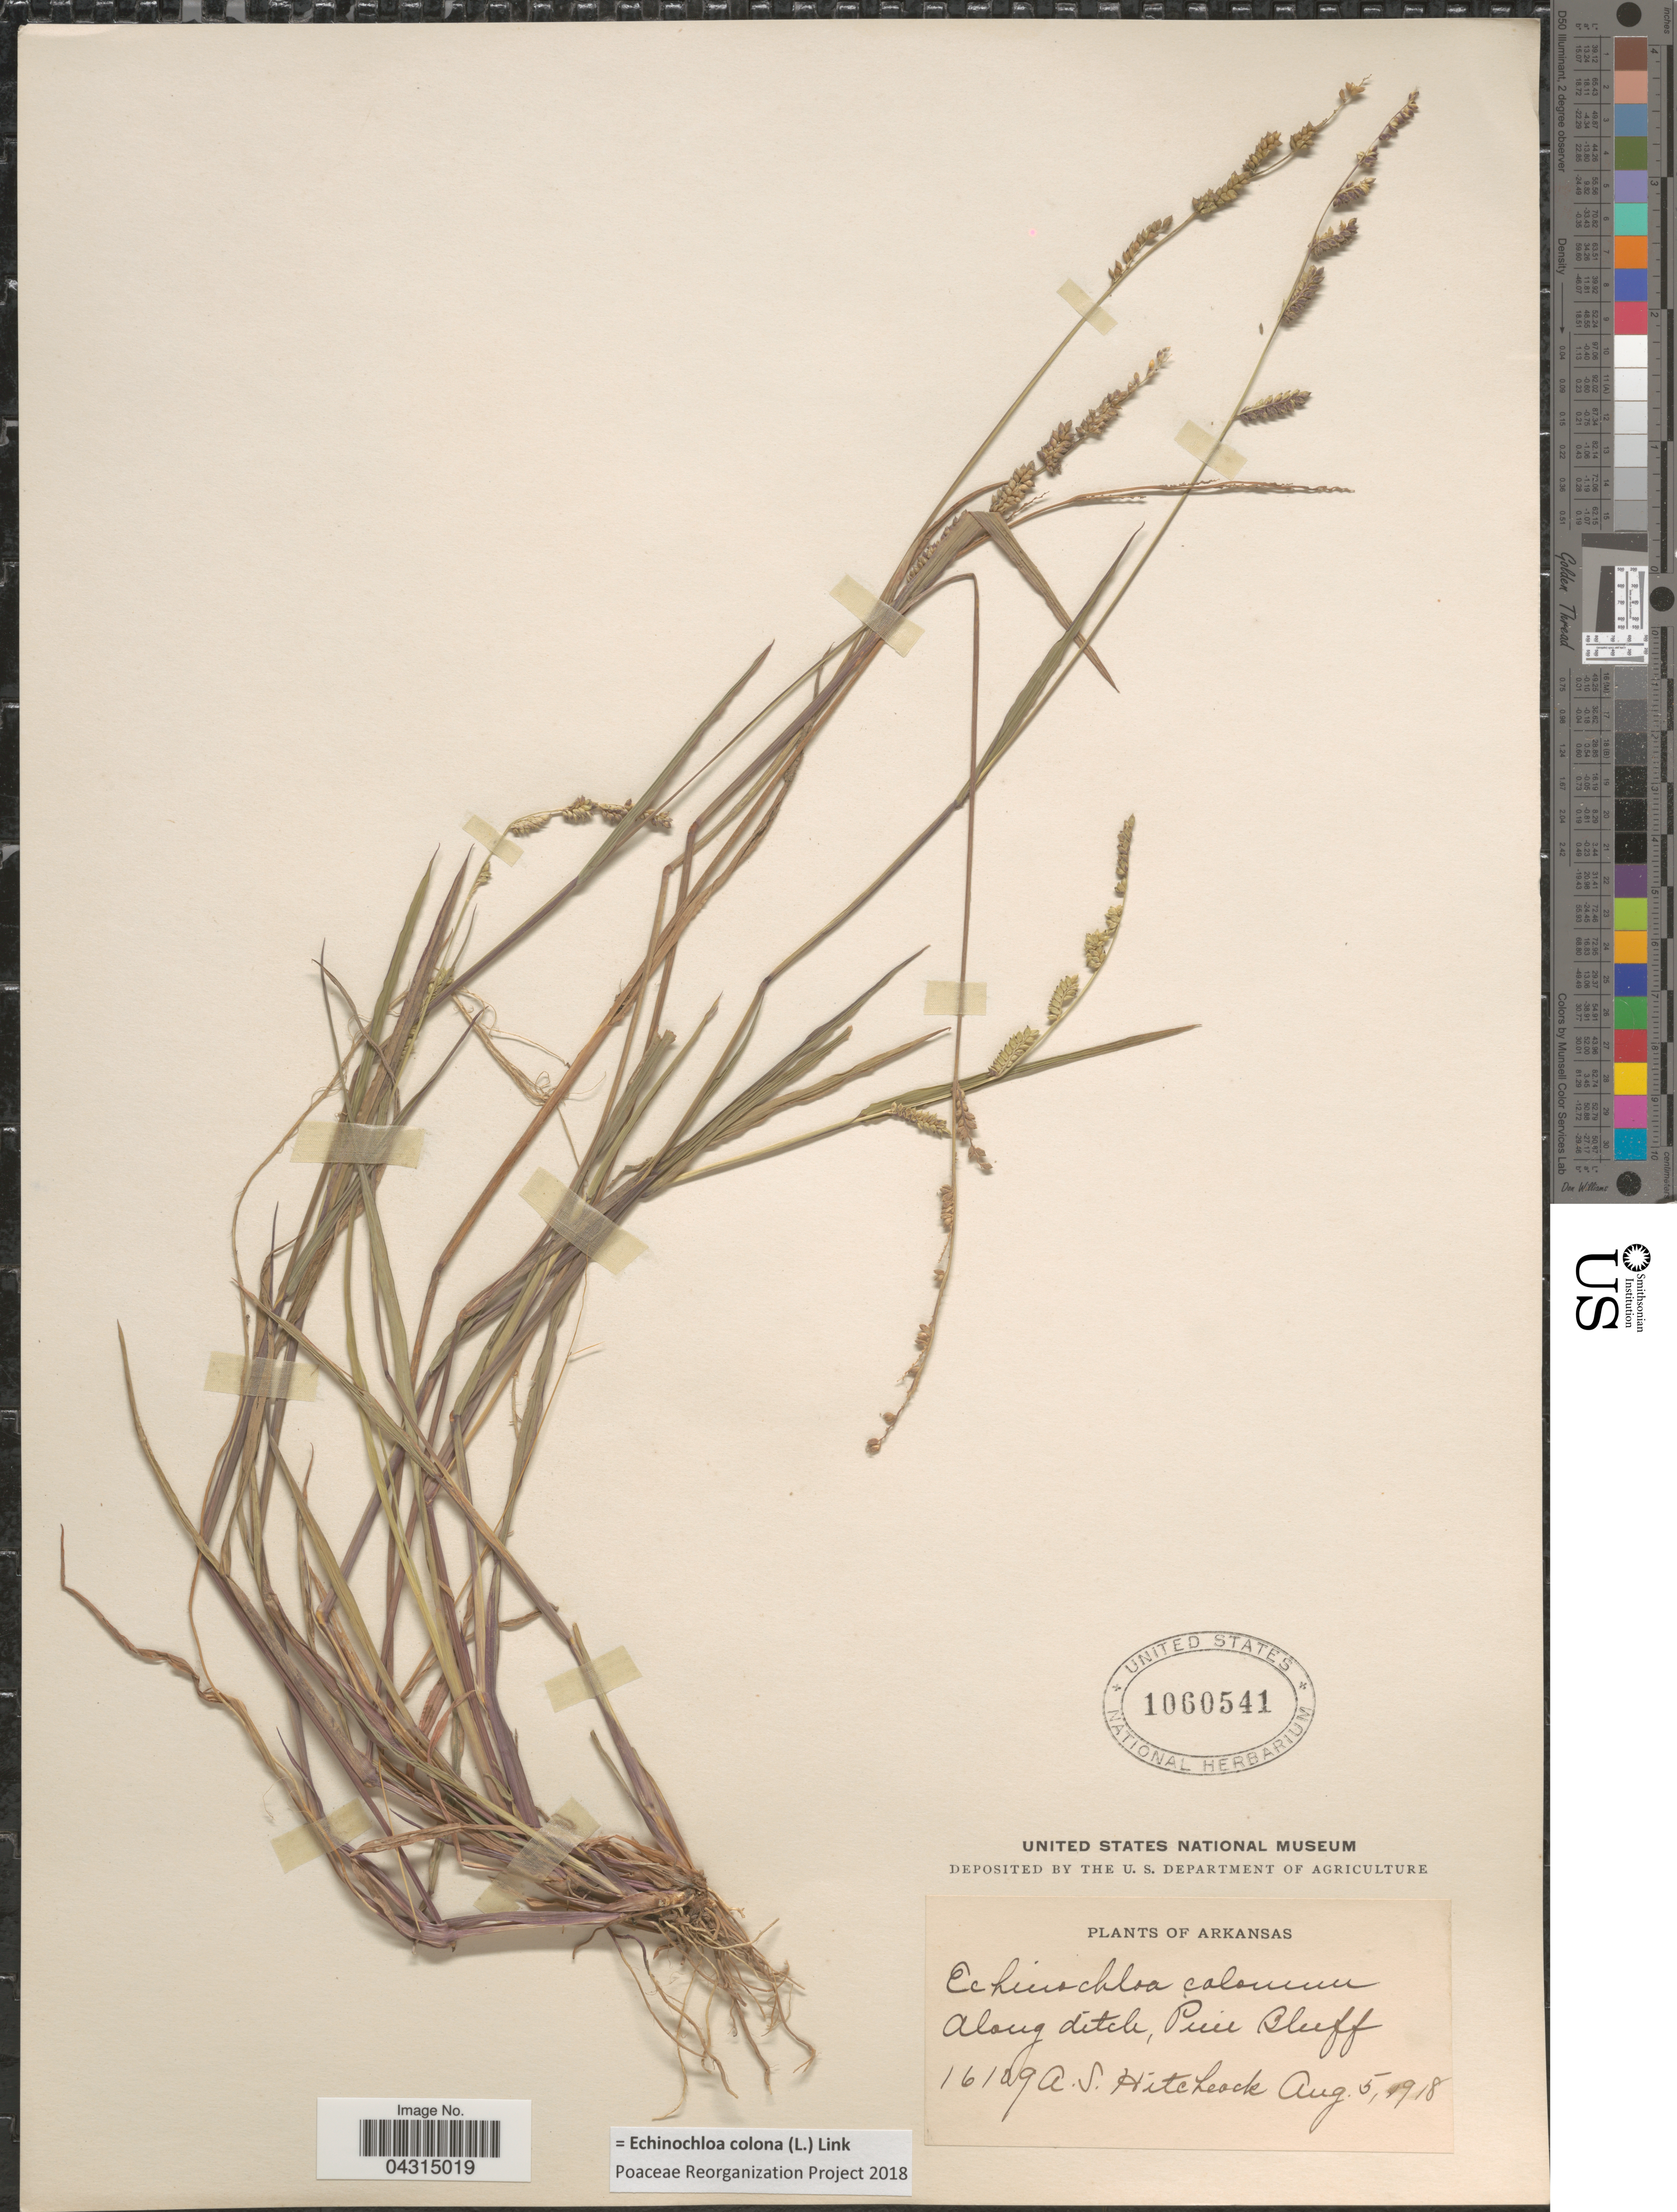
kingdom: Plantae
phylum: Tracheophyta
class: Liliopsida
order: Poales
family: Poaceae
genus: Echinochloa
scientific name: Echinochloa colona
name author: (L.) Link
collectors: A. S. Hitchcock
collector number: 16109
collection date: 1918-08-05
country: United States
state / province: Arkansas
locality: Along ditch, Pine Bluff.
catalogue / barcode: US 1060541